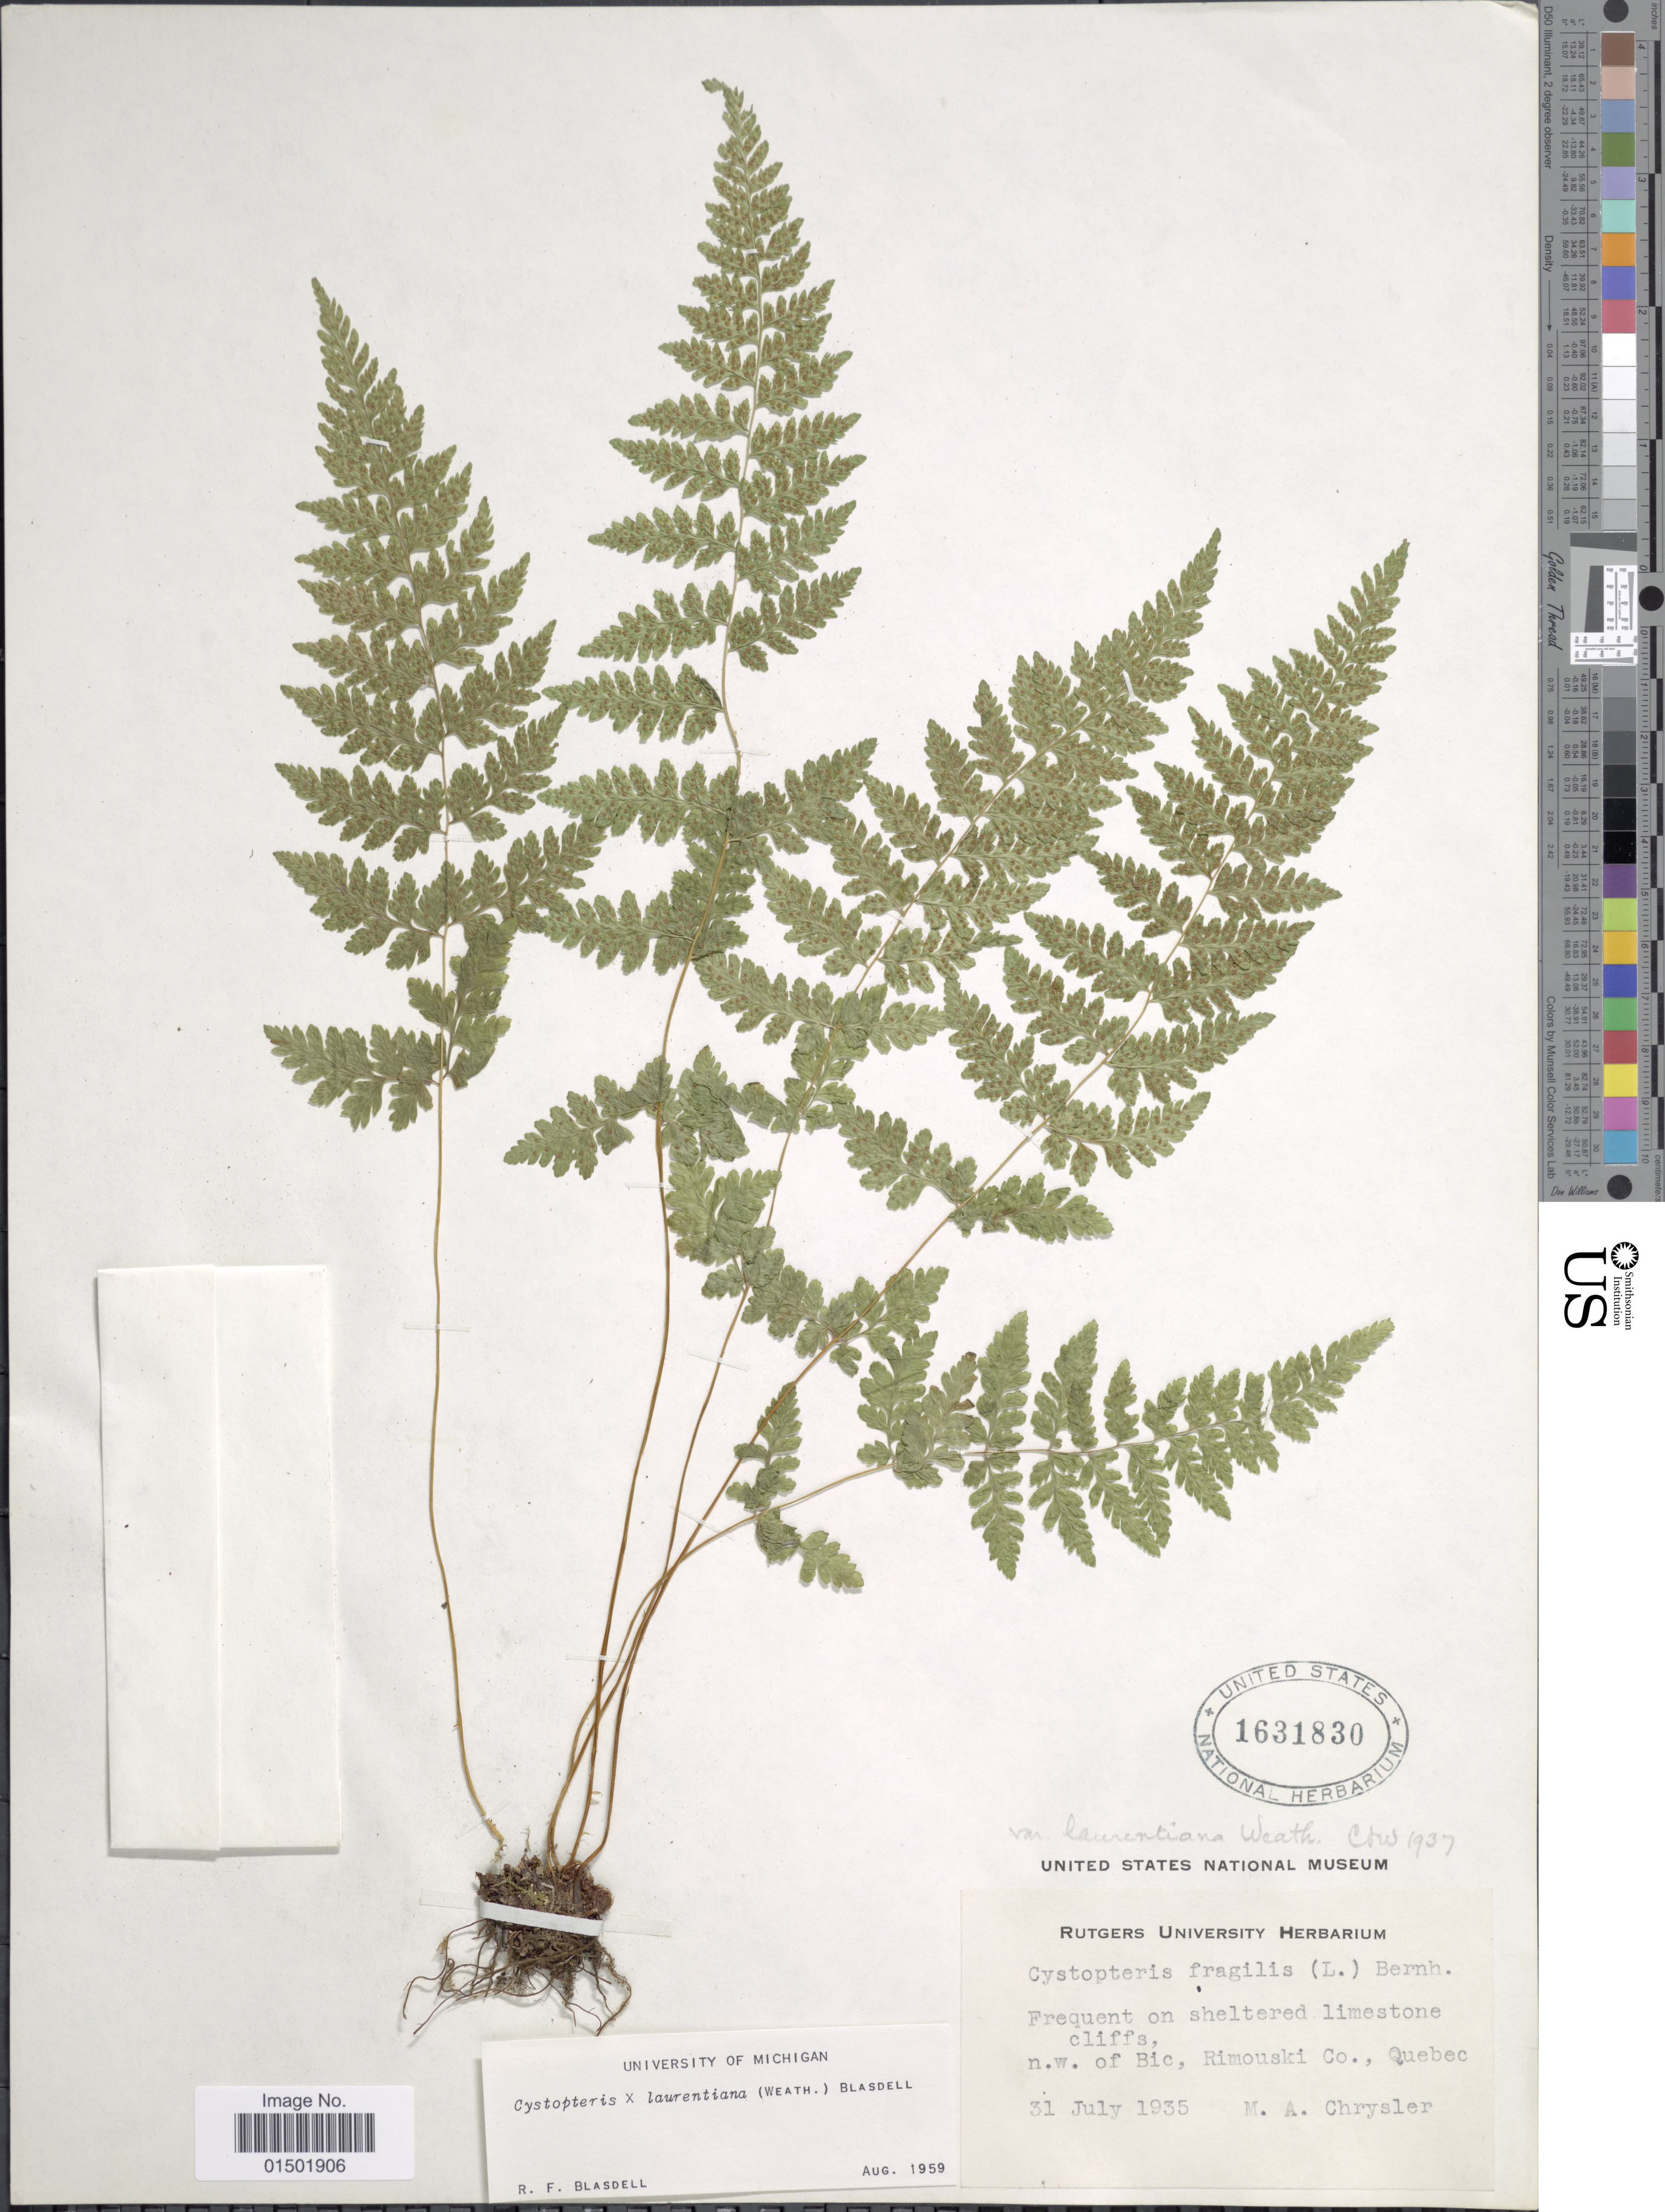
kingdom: Plantae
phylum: Tracheophyta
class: Polypodiopsida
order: Polypodiales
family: Cystopteridaceae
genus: Cystopteris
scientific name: Cystopteris laurentiana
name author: (Weath.) Blasdell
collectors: M. A. Chrysler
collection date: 1935-07-31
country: Canada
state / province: Quebec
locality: N.w. of Bic. Rimouski Co.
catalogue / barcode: US 1631830